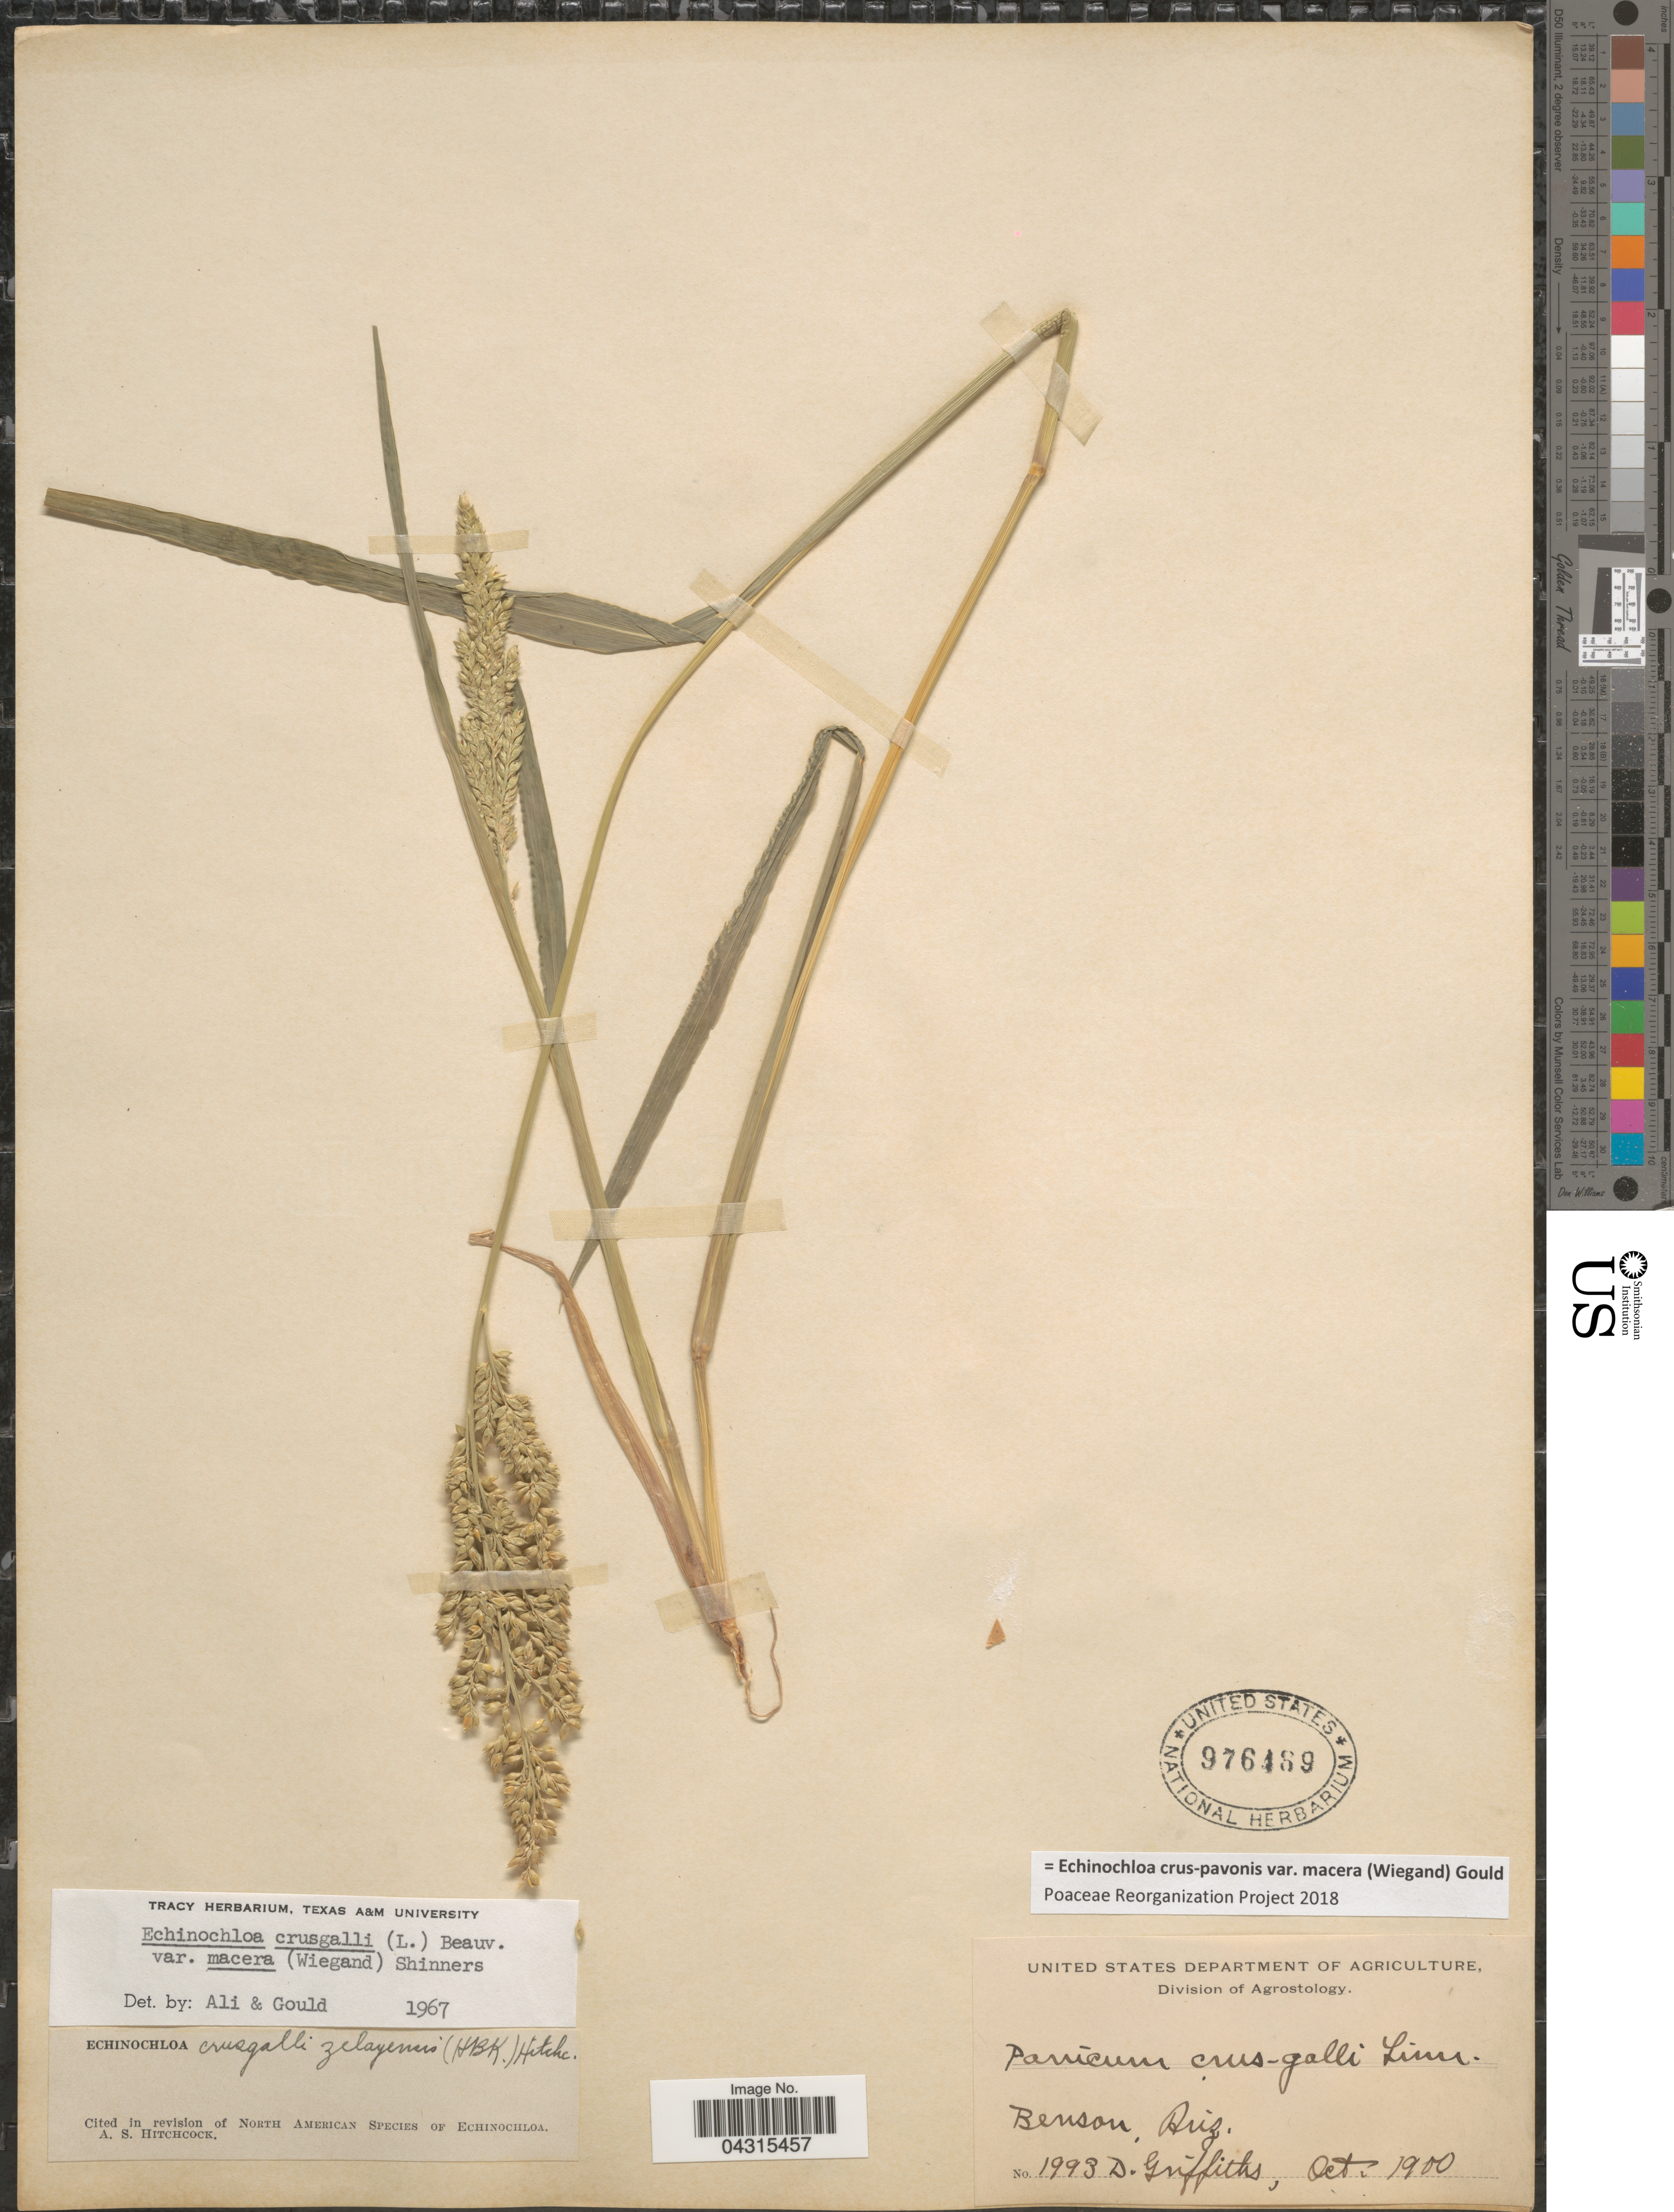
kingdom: Plantae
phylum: Tracheophyta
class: Liliopsida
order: Poales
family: Poaceae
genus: Echinochloa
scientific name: Echinochloa crus-pavonis var. macera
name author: (Wiegand) Gould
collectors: D. Griffiths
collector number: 1993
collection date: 1900-10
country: United States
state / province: Arizona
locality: Benson.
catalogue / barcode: US 976489